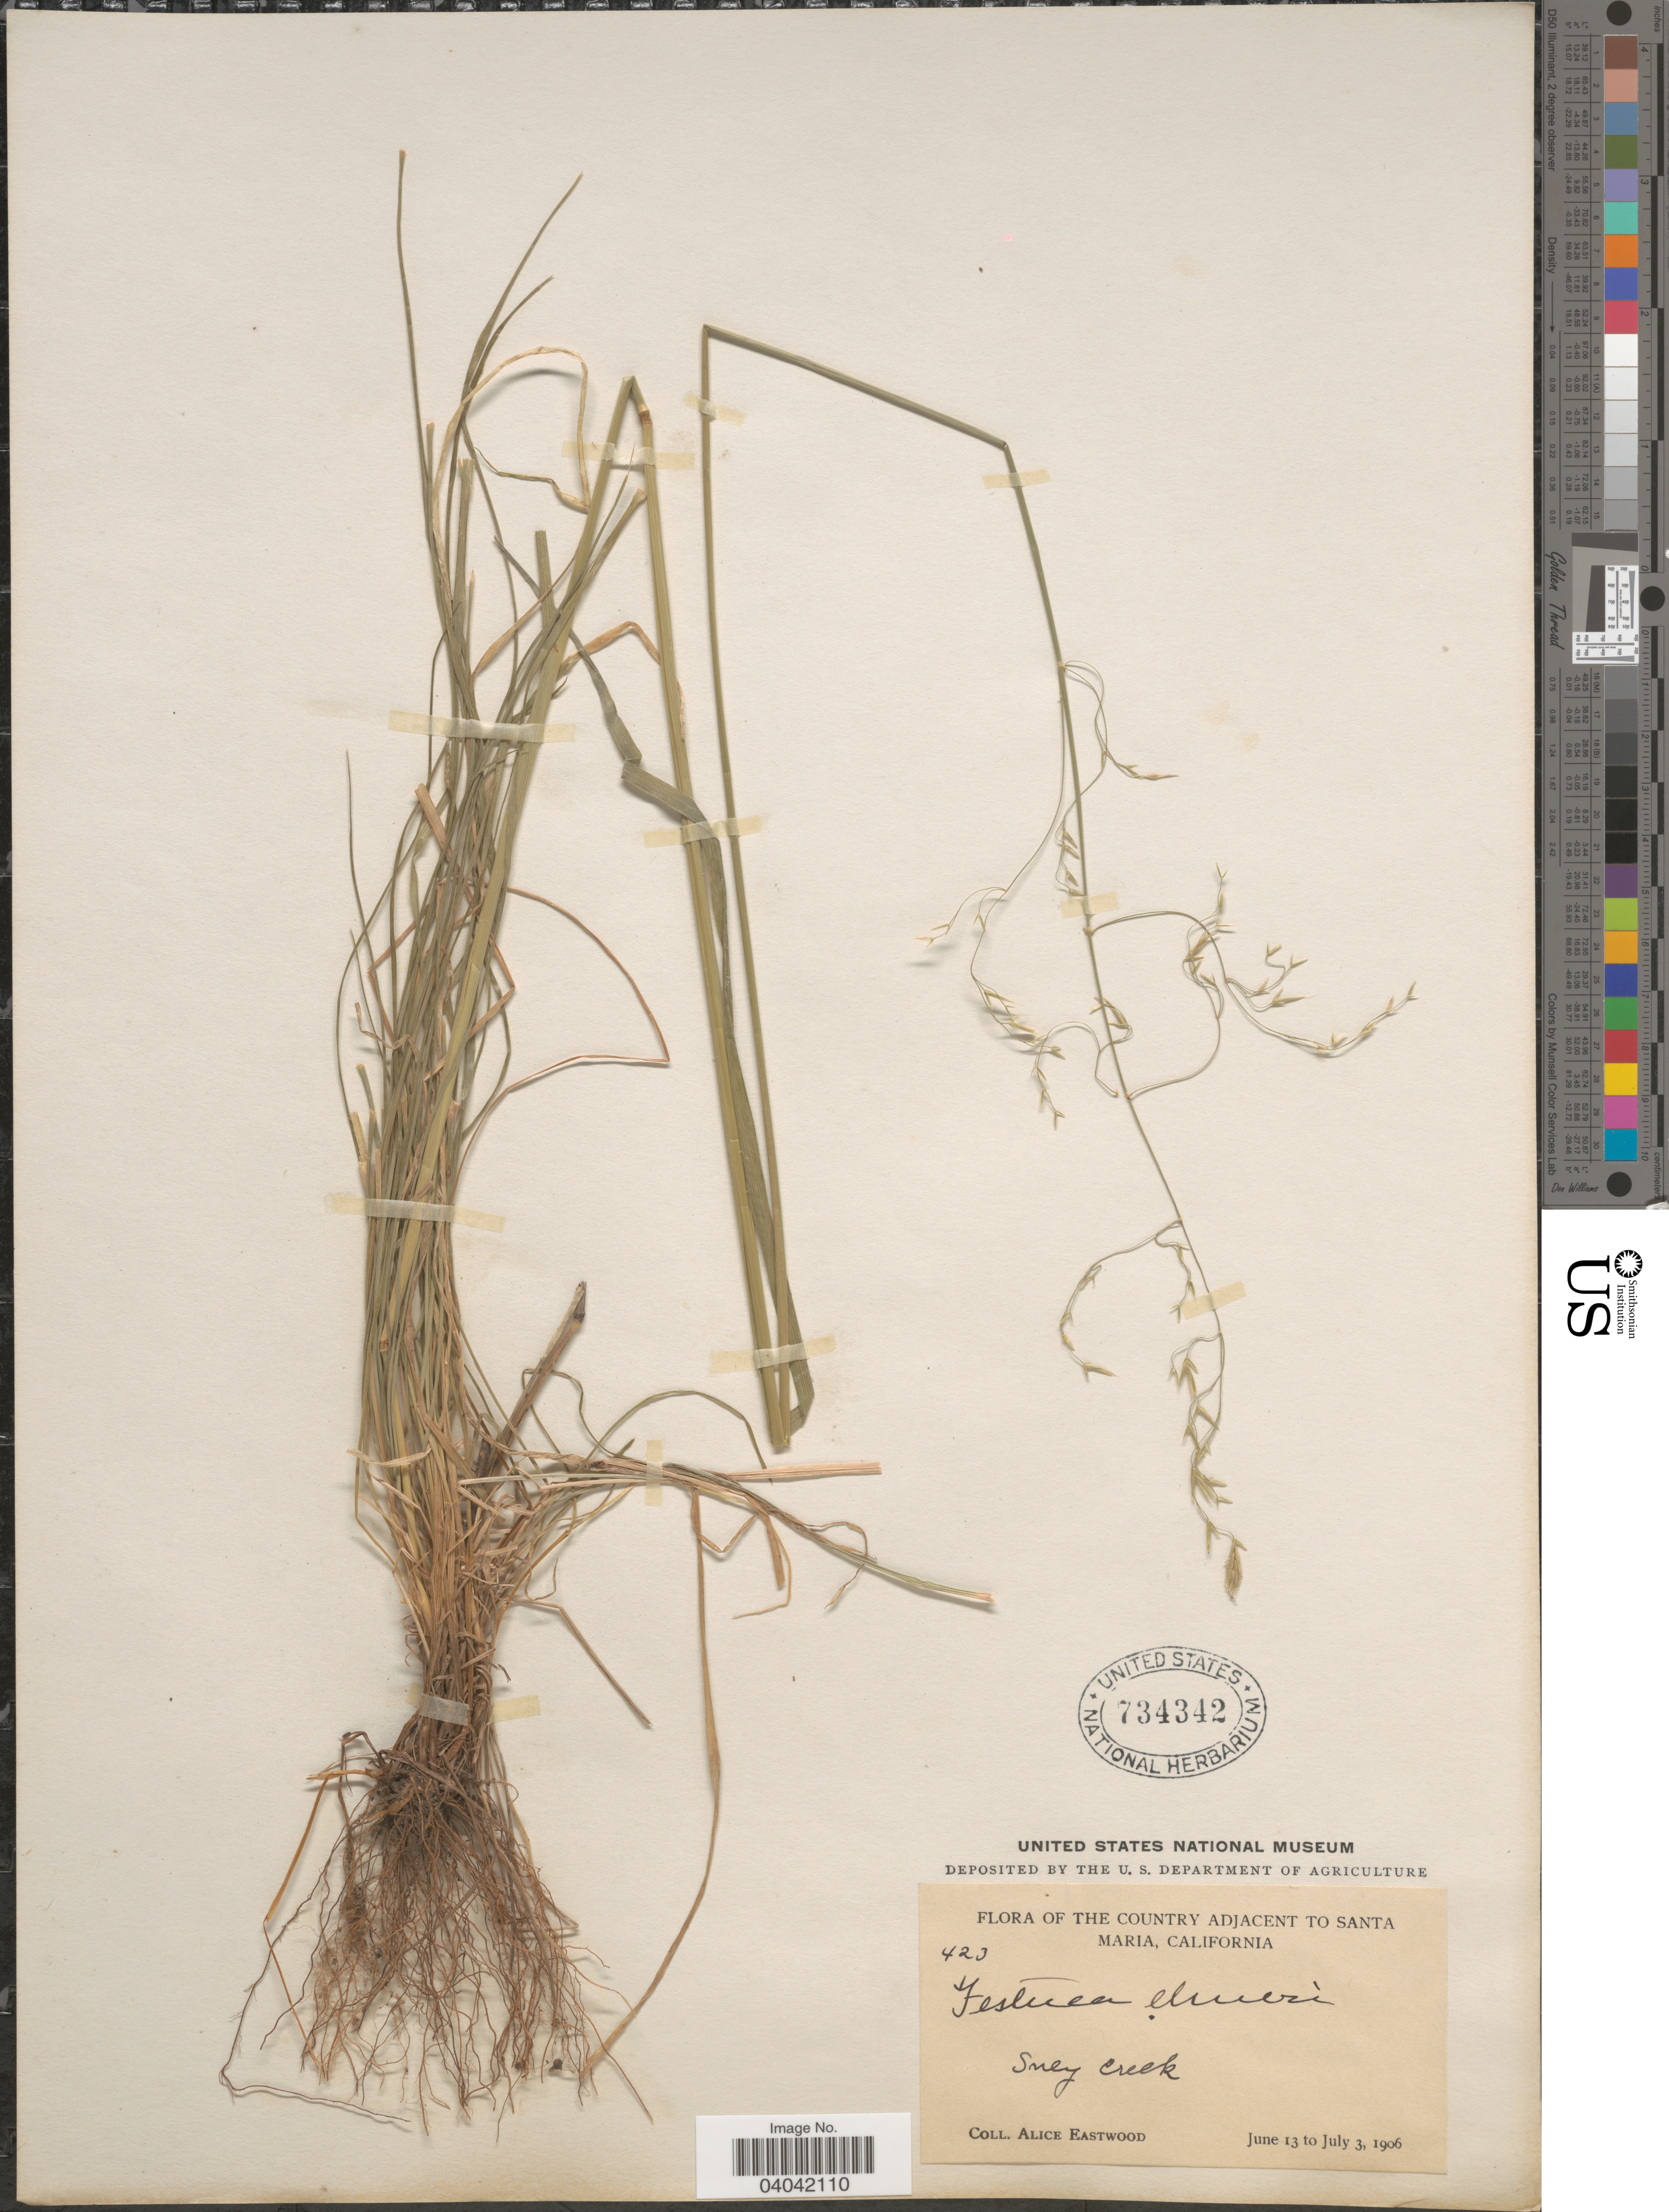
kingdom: Plantae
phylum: Tracheophyta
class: Liliopsida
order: Poales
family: Poaceae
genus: Festuca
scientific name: Festuca elmeri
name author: Scribn. & Merr.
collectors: A. Eastwood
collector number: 423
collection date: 1906-06-13/1906-07-03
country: United States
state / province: California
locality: Country Adjacent to Santa Maria. Suey Creek.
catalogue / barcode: US 734342